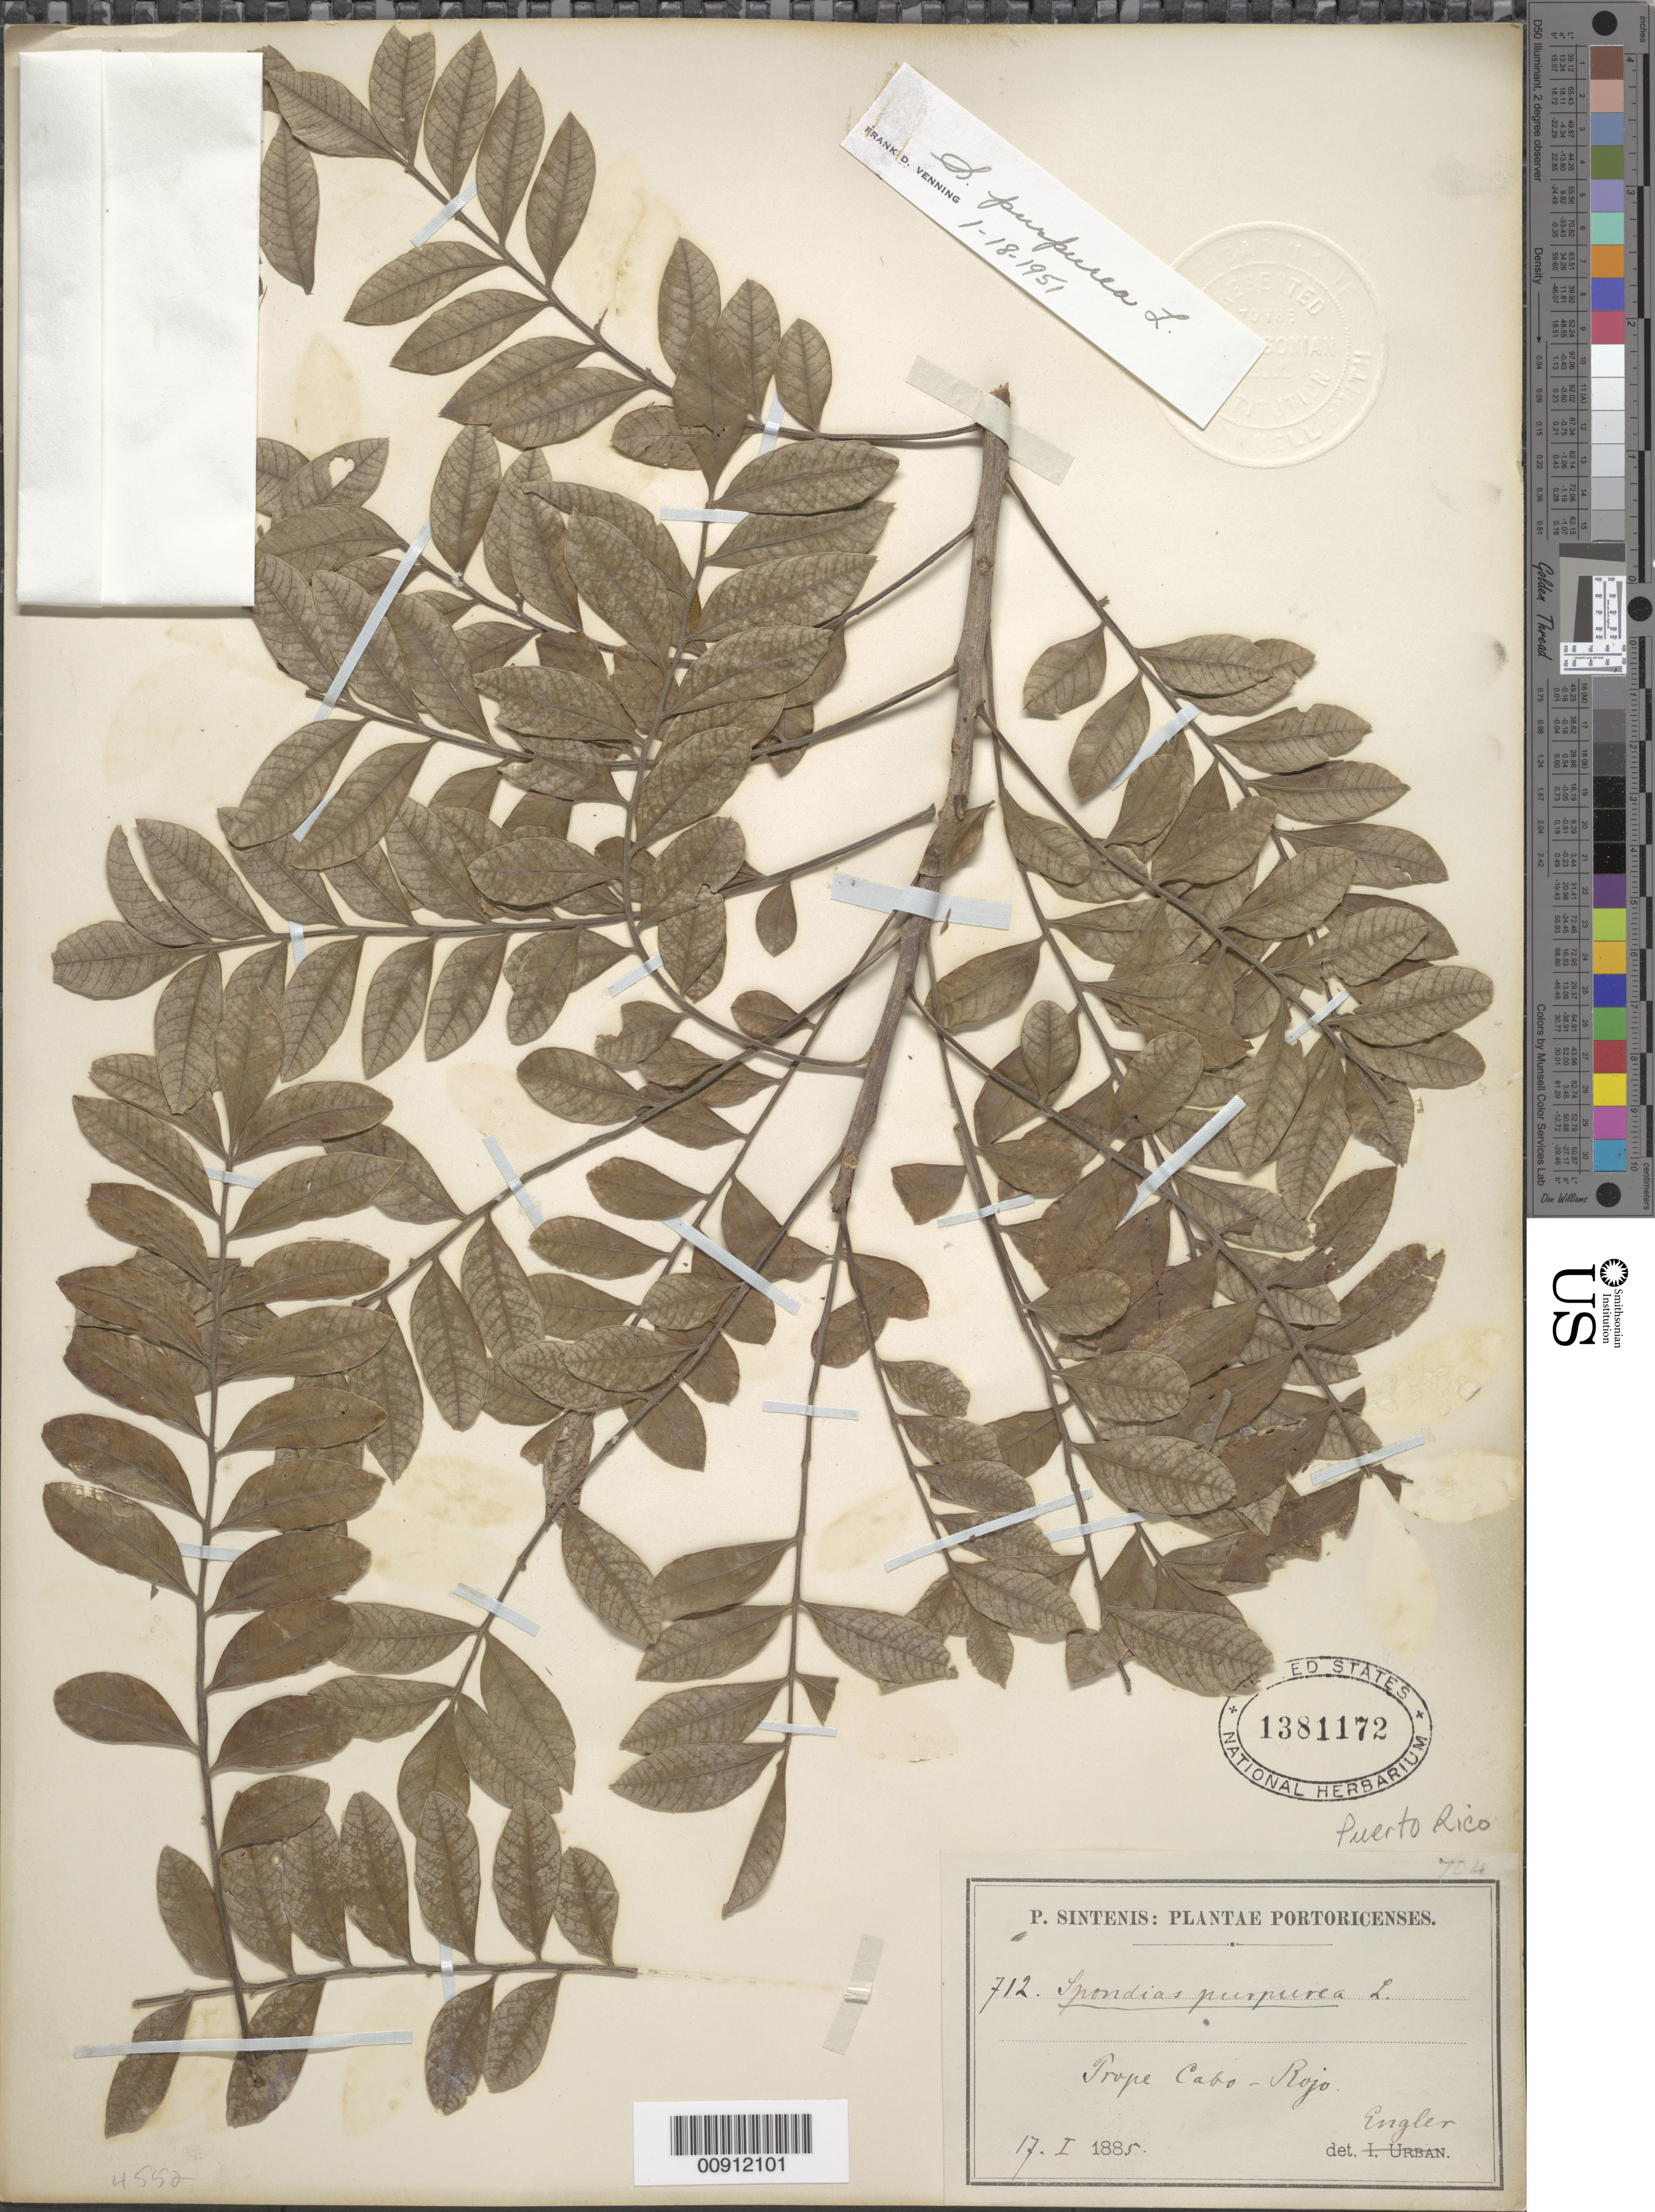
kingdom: Plantae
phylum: Tracheophyta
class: Magnoliopsida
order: Sapindales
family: Anacardiaceae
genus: Spondias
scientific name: Spondias purpurea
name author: L.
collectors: P. Sintenis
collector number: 712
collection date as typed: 17 Jan 1885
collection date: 1885-01-17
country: Puerto Rico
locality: Prope Cabo-Rojo.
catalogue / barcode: US 1381172